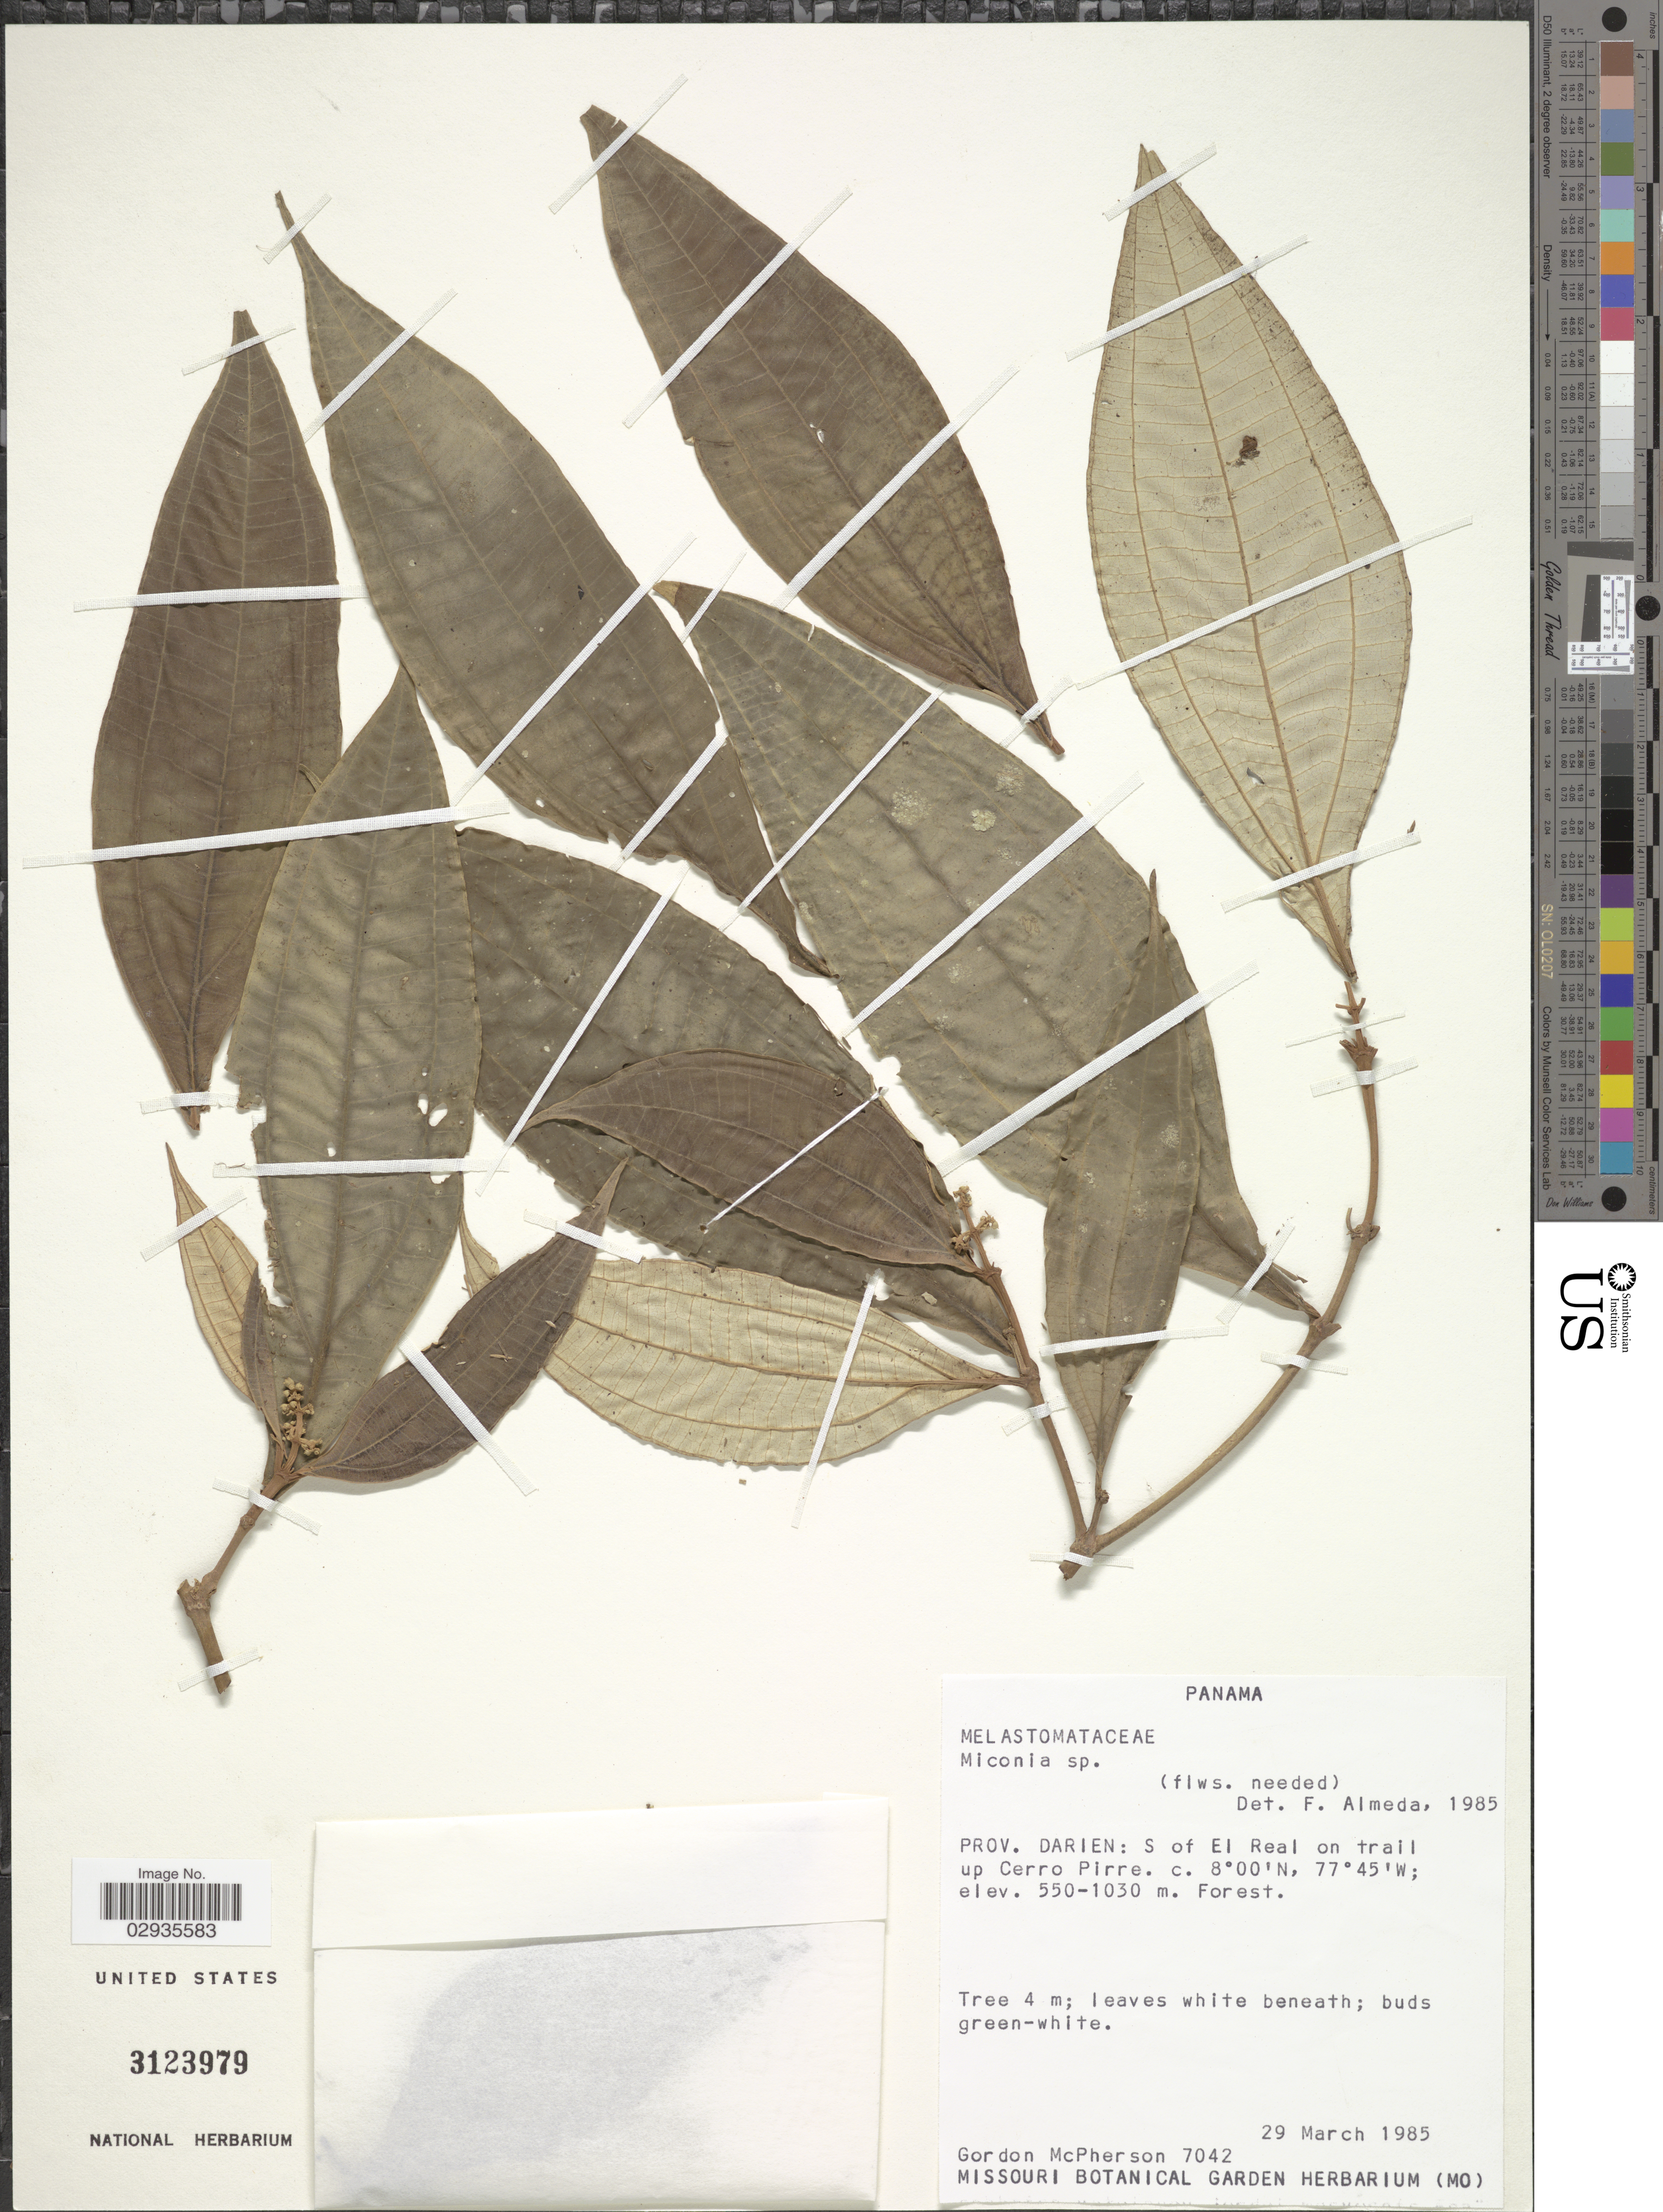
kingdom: Plantae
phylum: Tracheophyta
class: Magnoliopsida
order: Myrtales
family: Melastomataceae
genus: Miconia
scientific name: Miconia dichrophylla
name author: J.F. Macbr.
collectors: G. D. McPherson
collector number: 7042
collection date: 1985-03-29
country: Panama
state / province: Darién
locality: S of el Real on trail up Cerro Pirre.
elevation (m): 550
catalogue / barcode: US 3123979